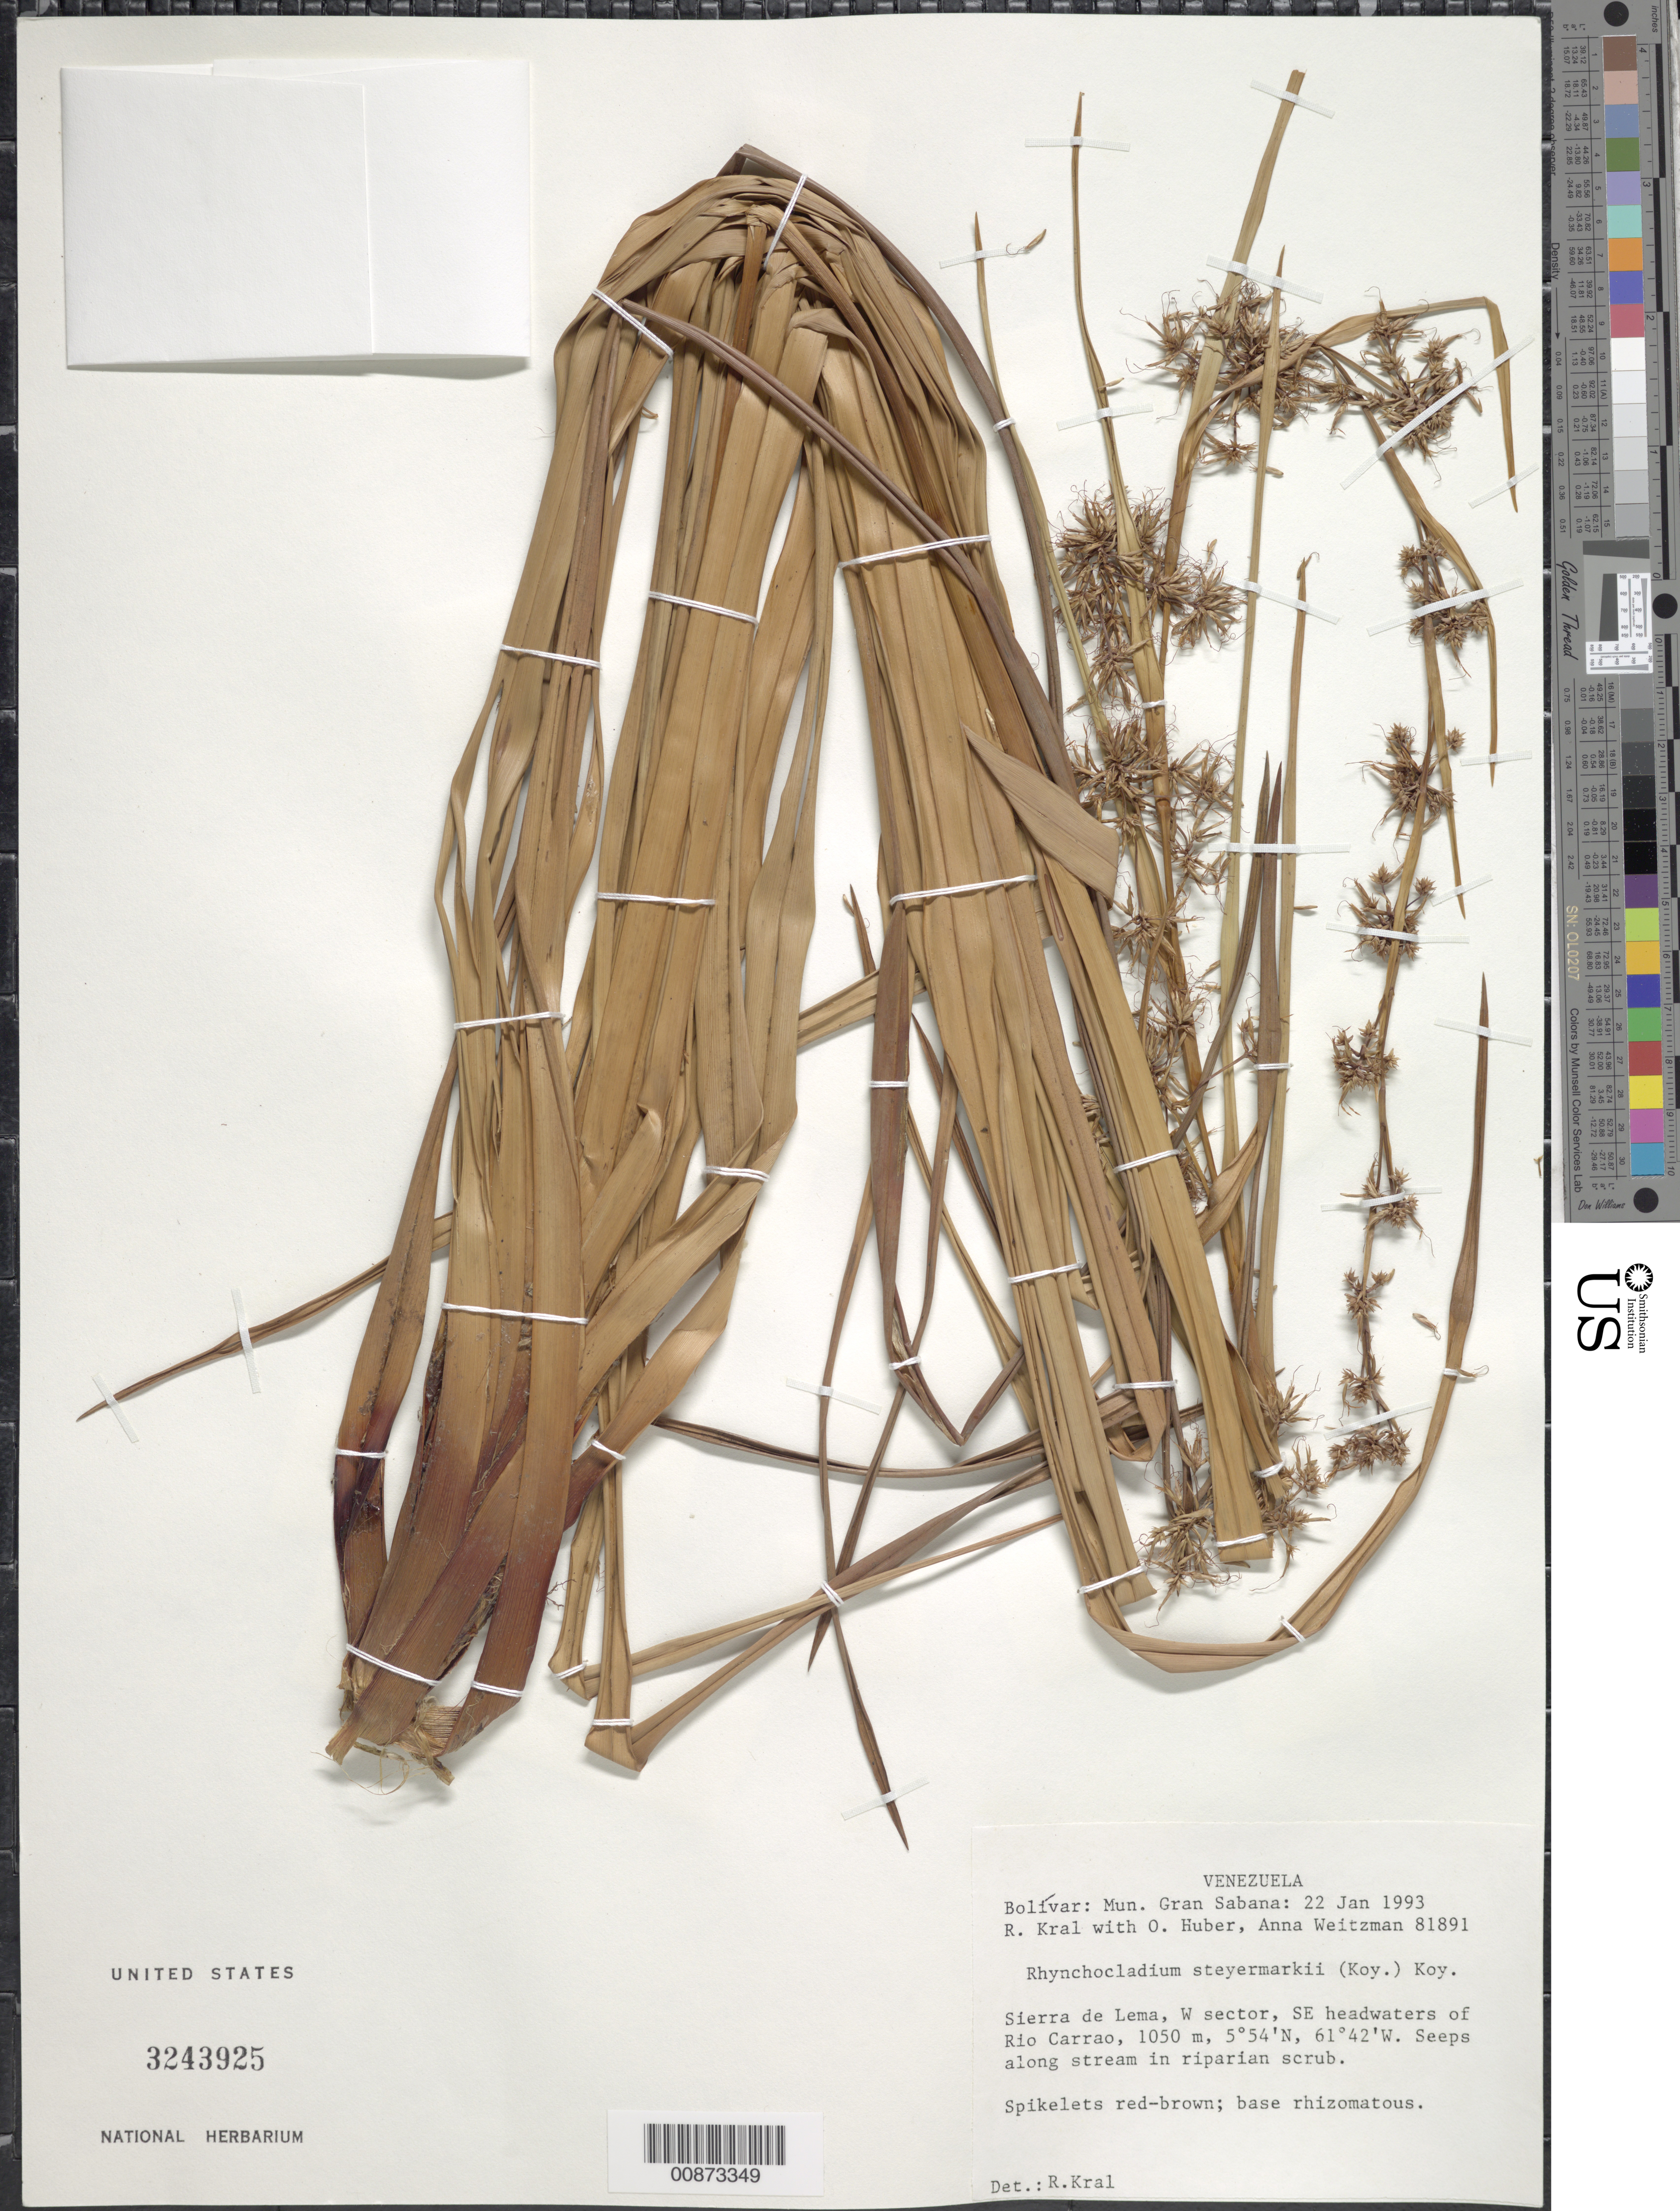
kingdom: Plantae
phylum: Tracheophyta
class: Liliopsida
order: Poales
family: Cyperaceae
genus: Rhynchocladium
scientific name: Rhynchocladium steyermarkii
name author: (T. Koyama) T. Koyama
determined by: Kral, Robert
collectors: R. Kral, O. Huber & A. L. Weitzman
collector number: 81891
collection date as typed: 22-Jan-93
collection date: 1993-01-22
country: Venezuela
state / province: Bolívar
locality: Mun. Gran Sabana; Sierra de Lema, W sector, SE headwaters of Rio Carrao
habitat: Seeps along stream in riparian scrub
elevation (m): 1050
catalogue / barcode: US 3243925